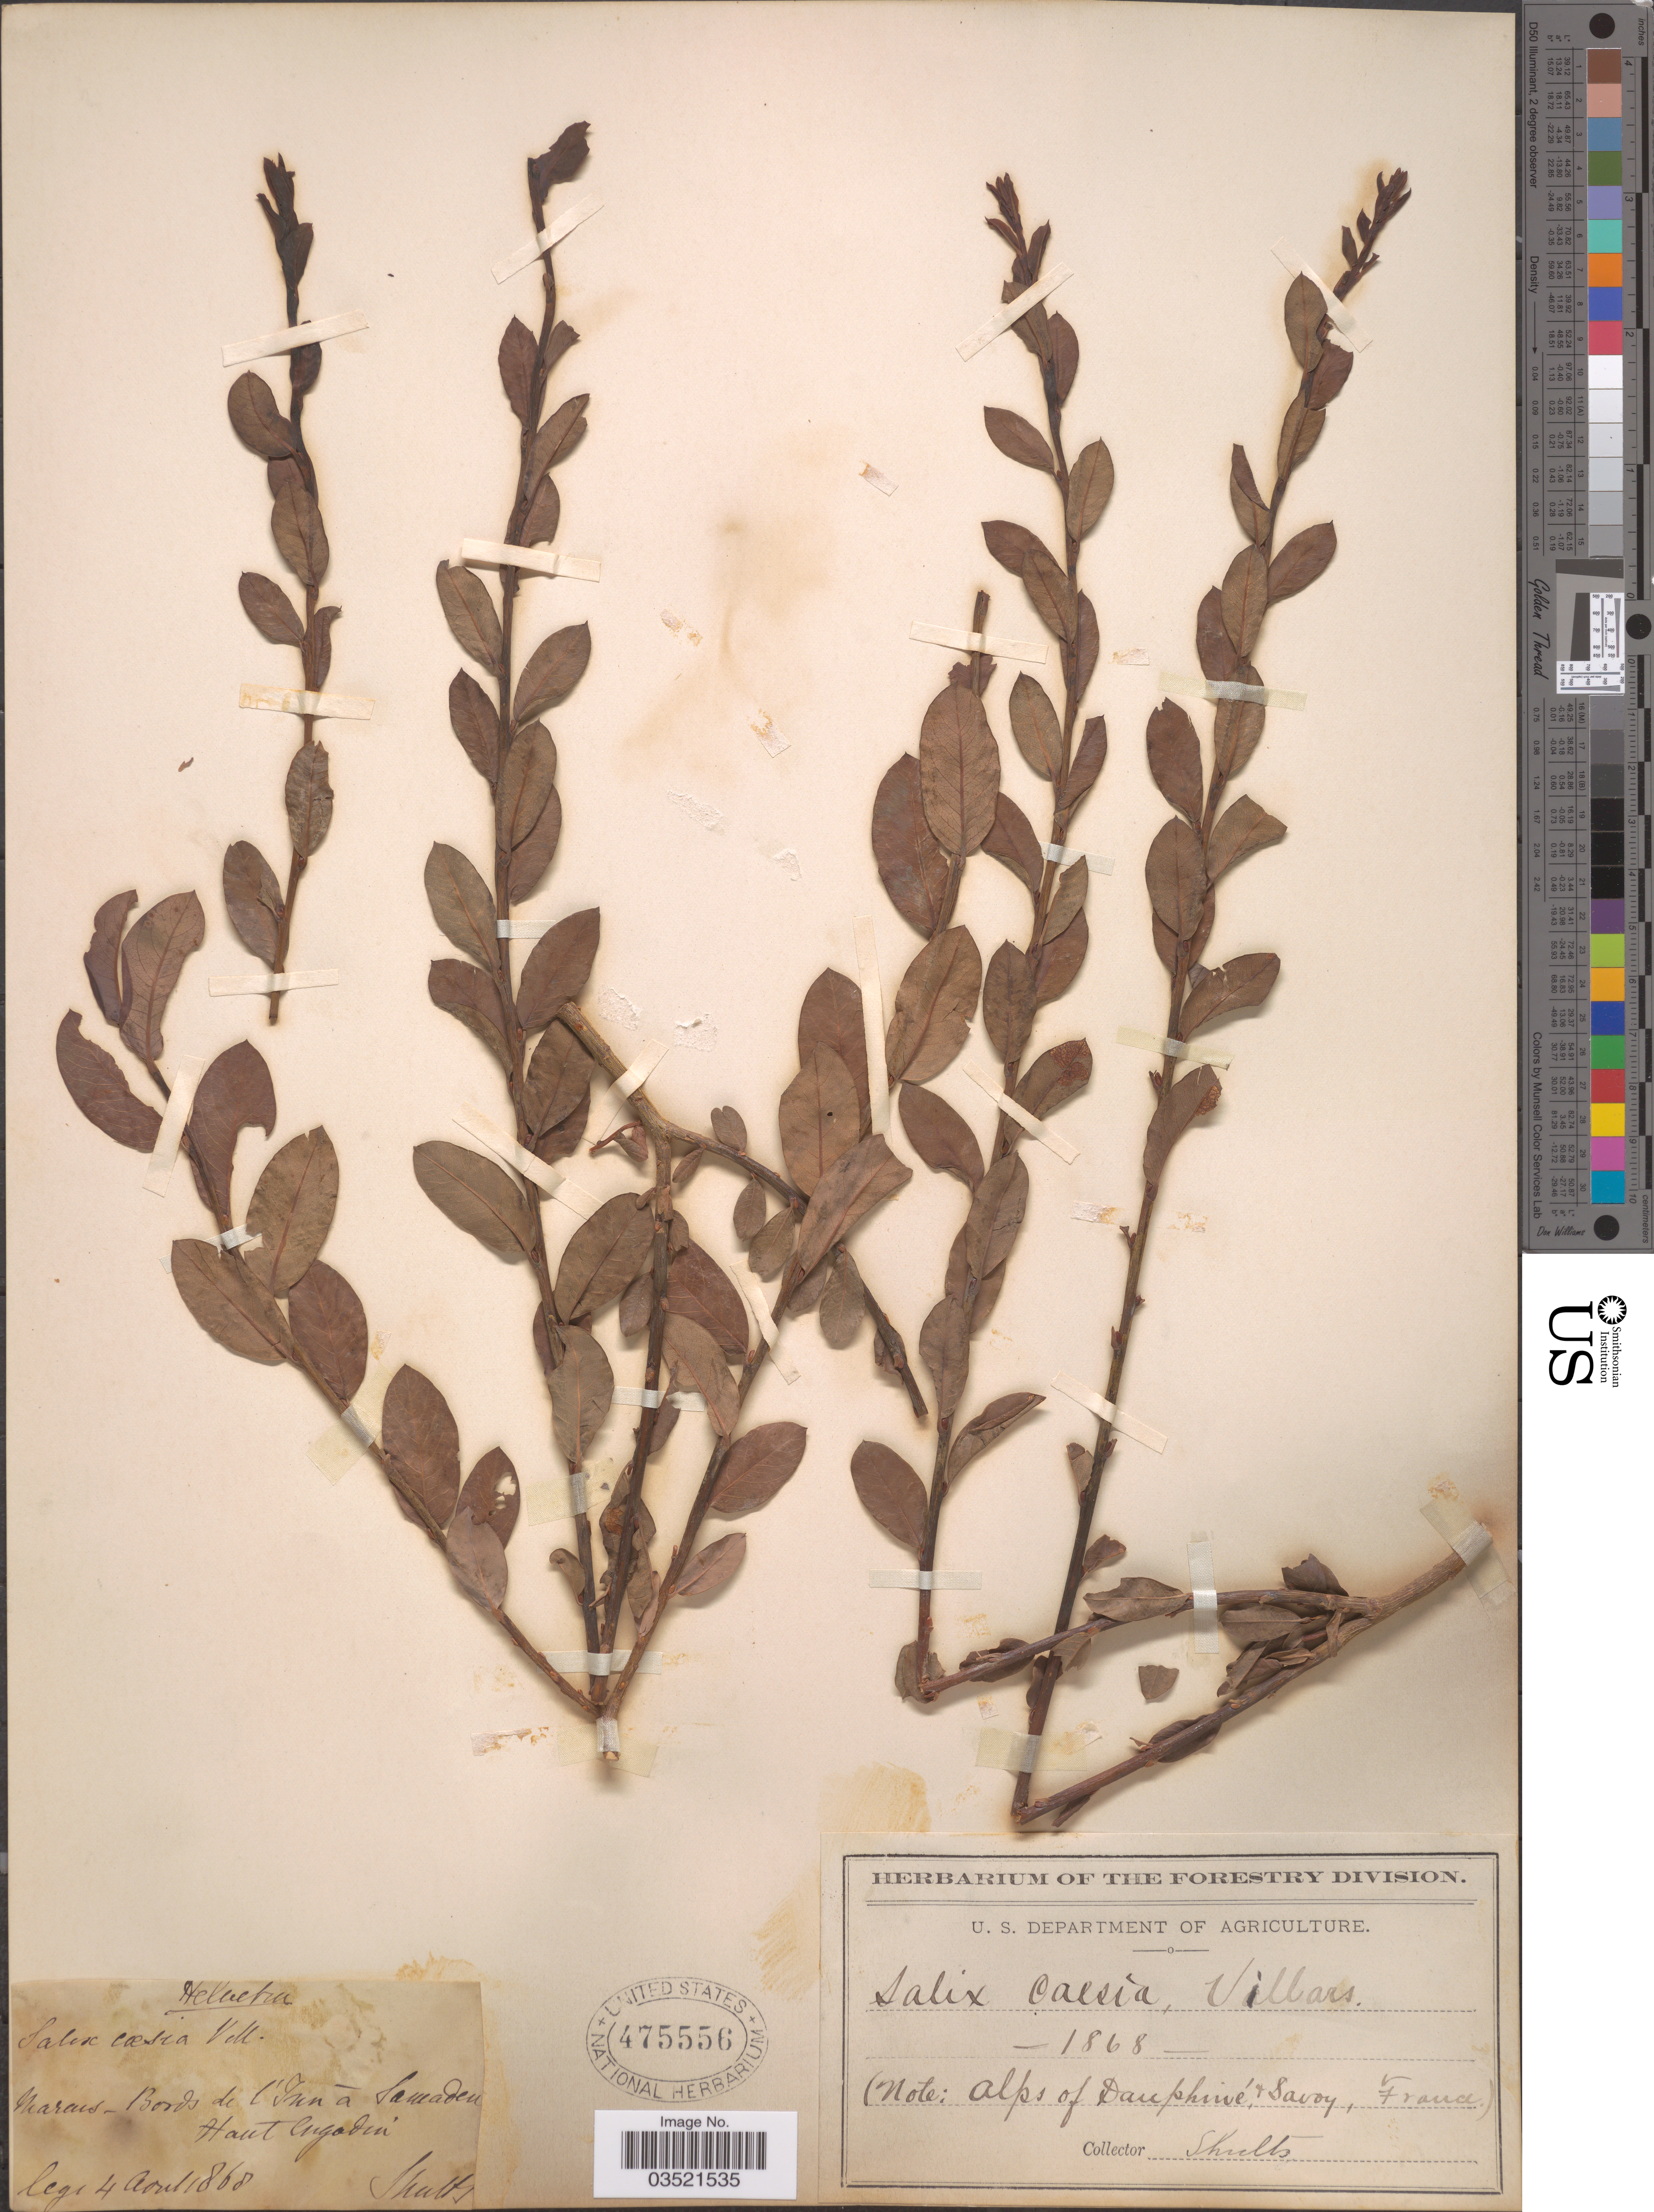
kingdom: Plantae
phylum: Tracheophyta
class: Magnoliopsida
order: Malpighiales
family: Salicaceae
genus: Salix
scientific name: Salix caesia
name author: Vill.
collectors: Shults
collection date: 1868-04-04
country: France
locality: Helvetia. Marais - Bords de l'Inn á Samaden Haut Engadin. (Note: Alps of Dauphine & Savoy, France).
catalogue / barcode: US 475556